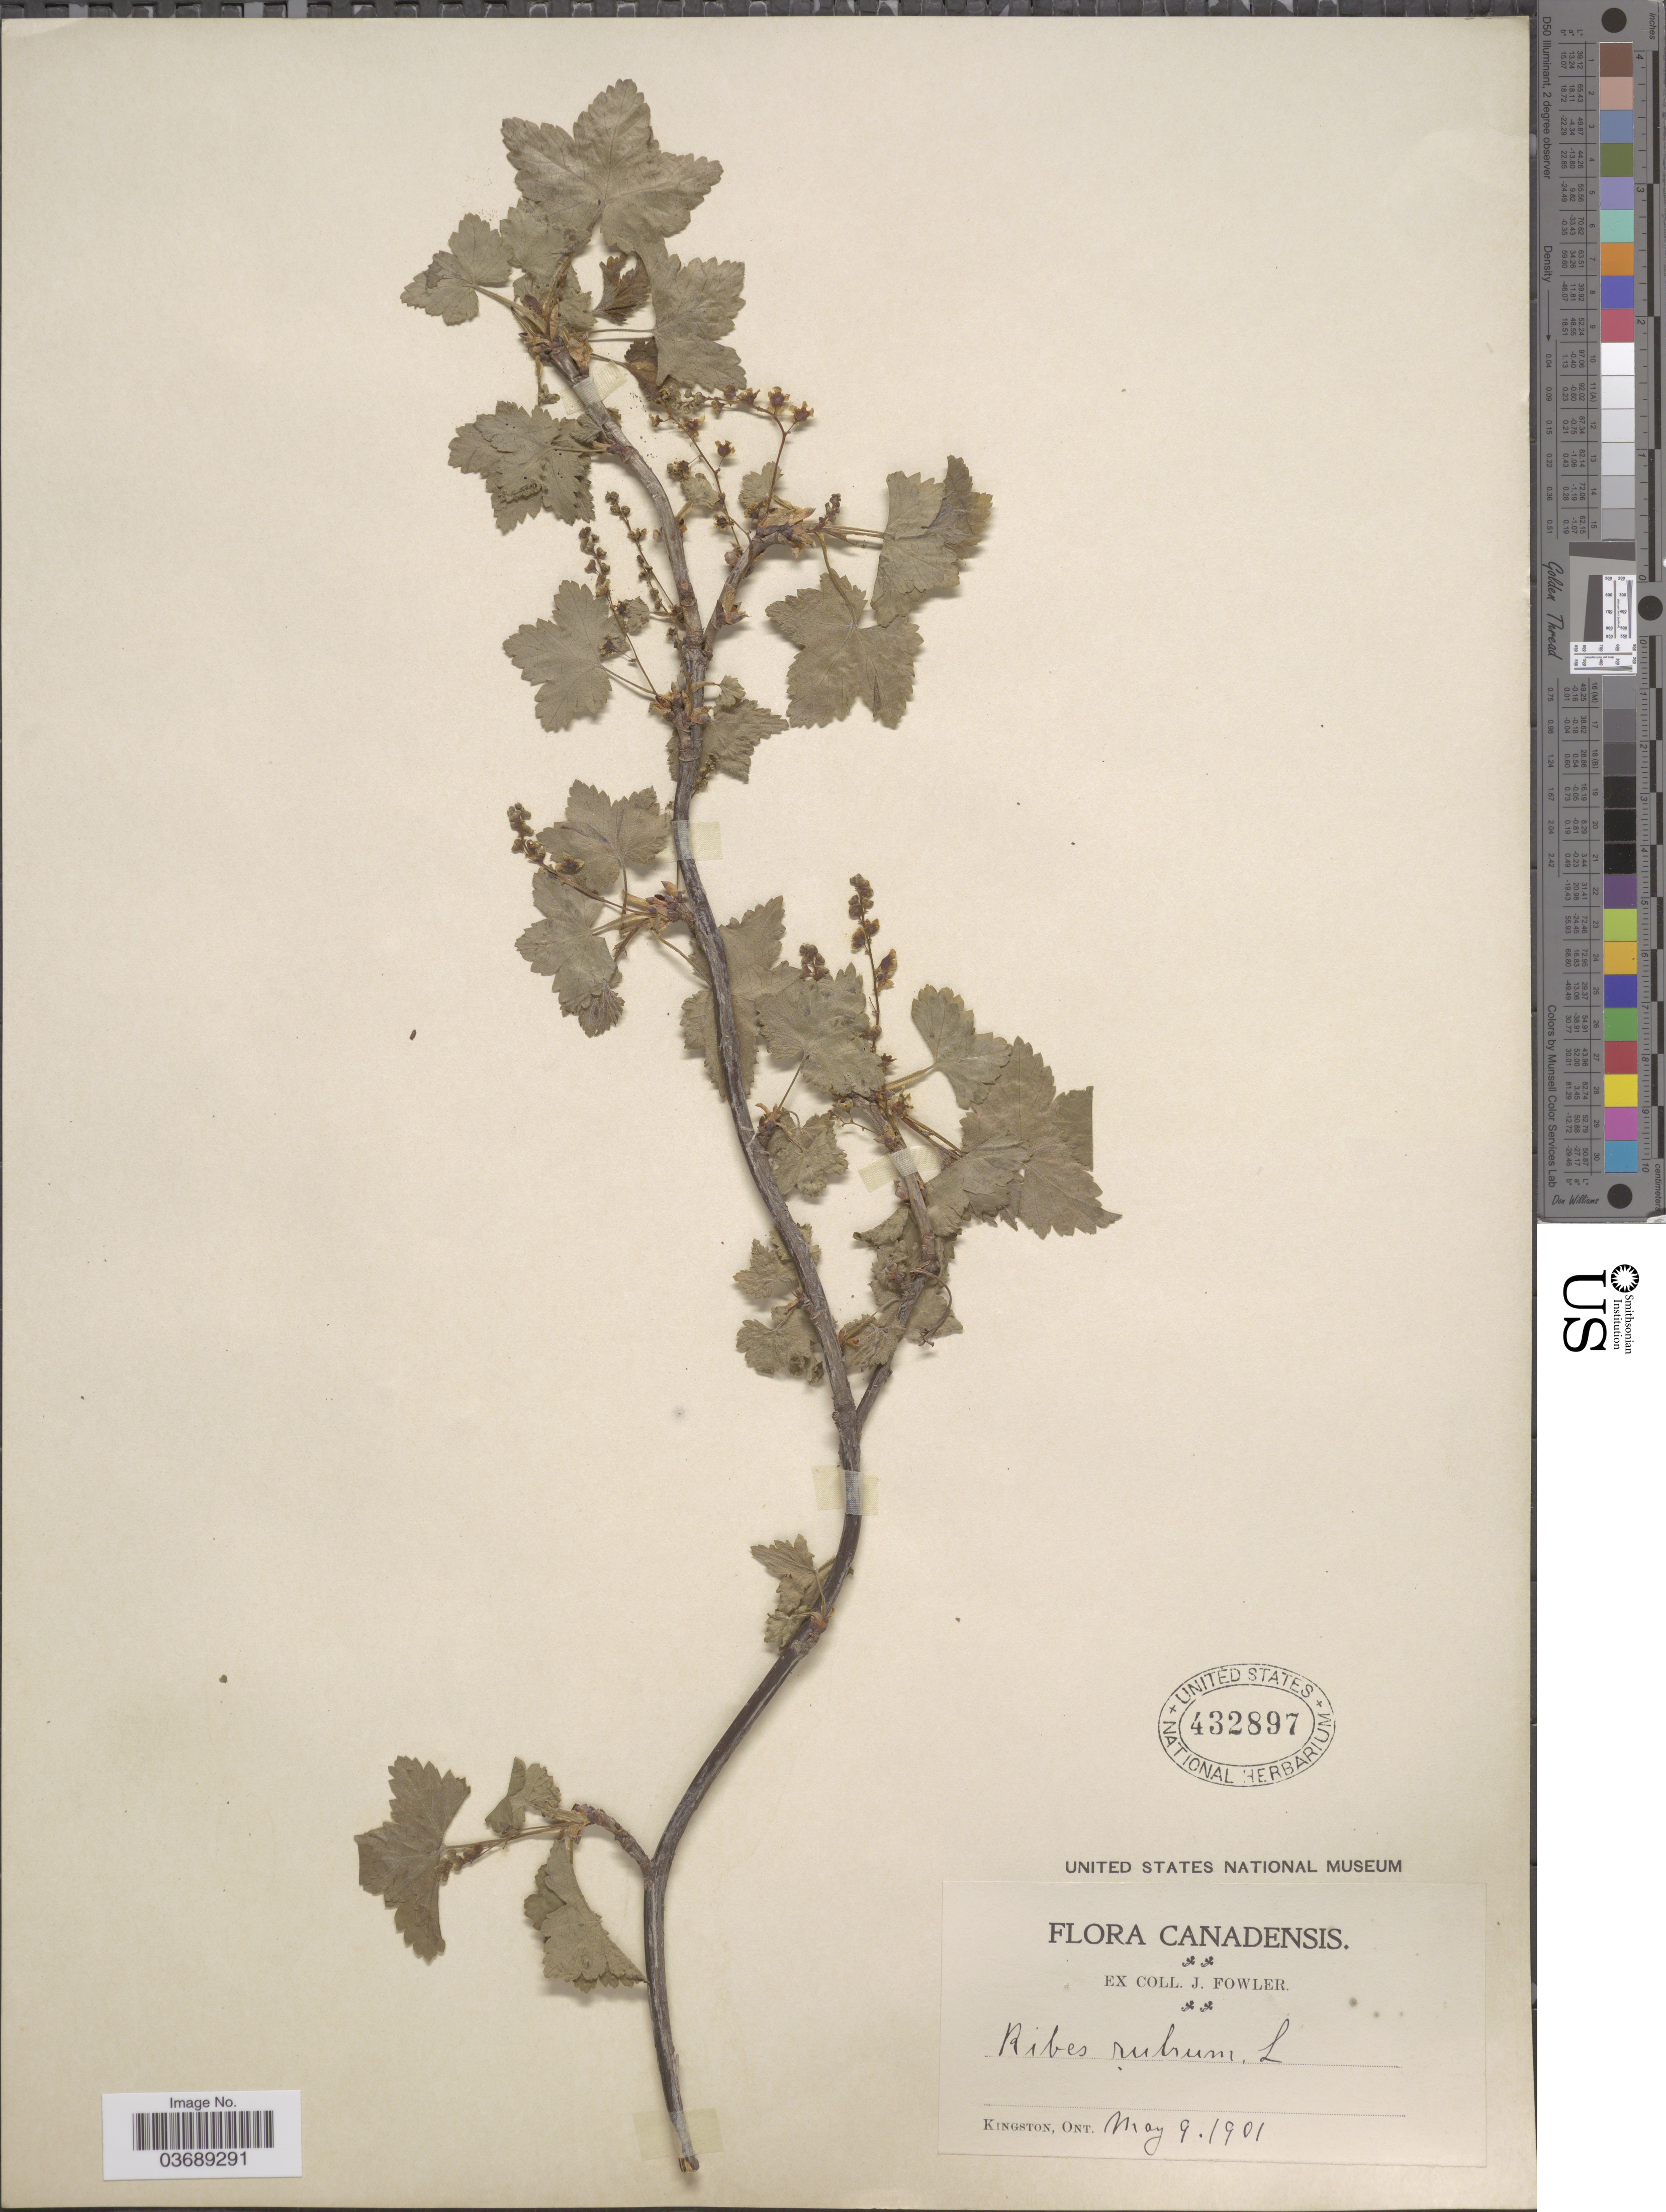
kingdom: Plantae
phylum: Tracheophyta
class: Magnoliopsida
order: Saxifragales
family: Grossulariaceae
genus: Ribes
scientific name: Ribes triste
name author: Pall.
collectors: J. Fowler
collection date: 1901-05-09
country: Canada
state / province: Ontario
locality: Kingston.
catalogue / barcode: US 432897